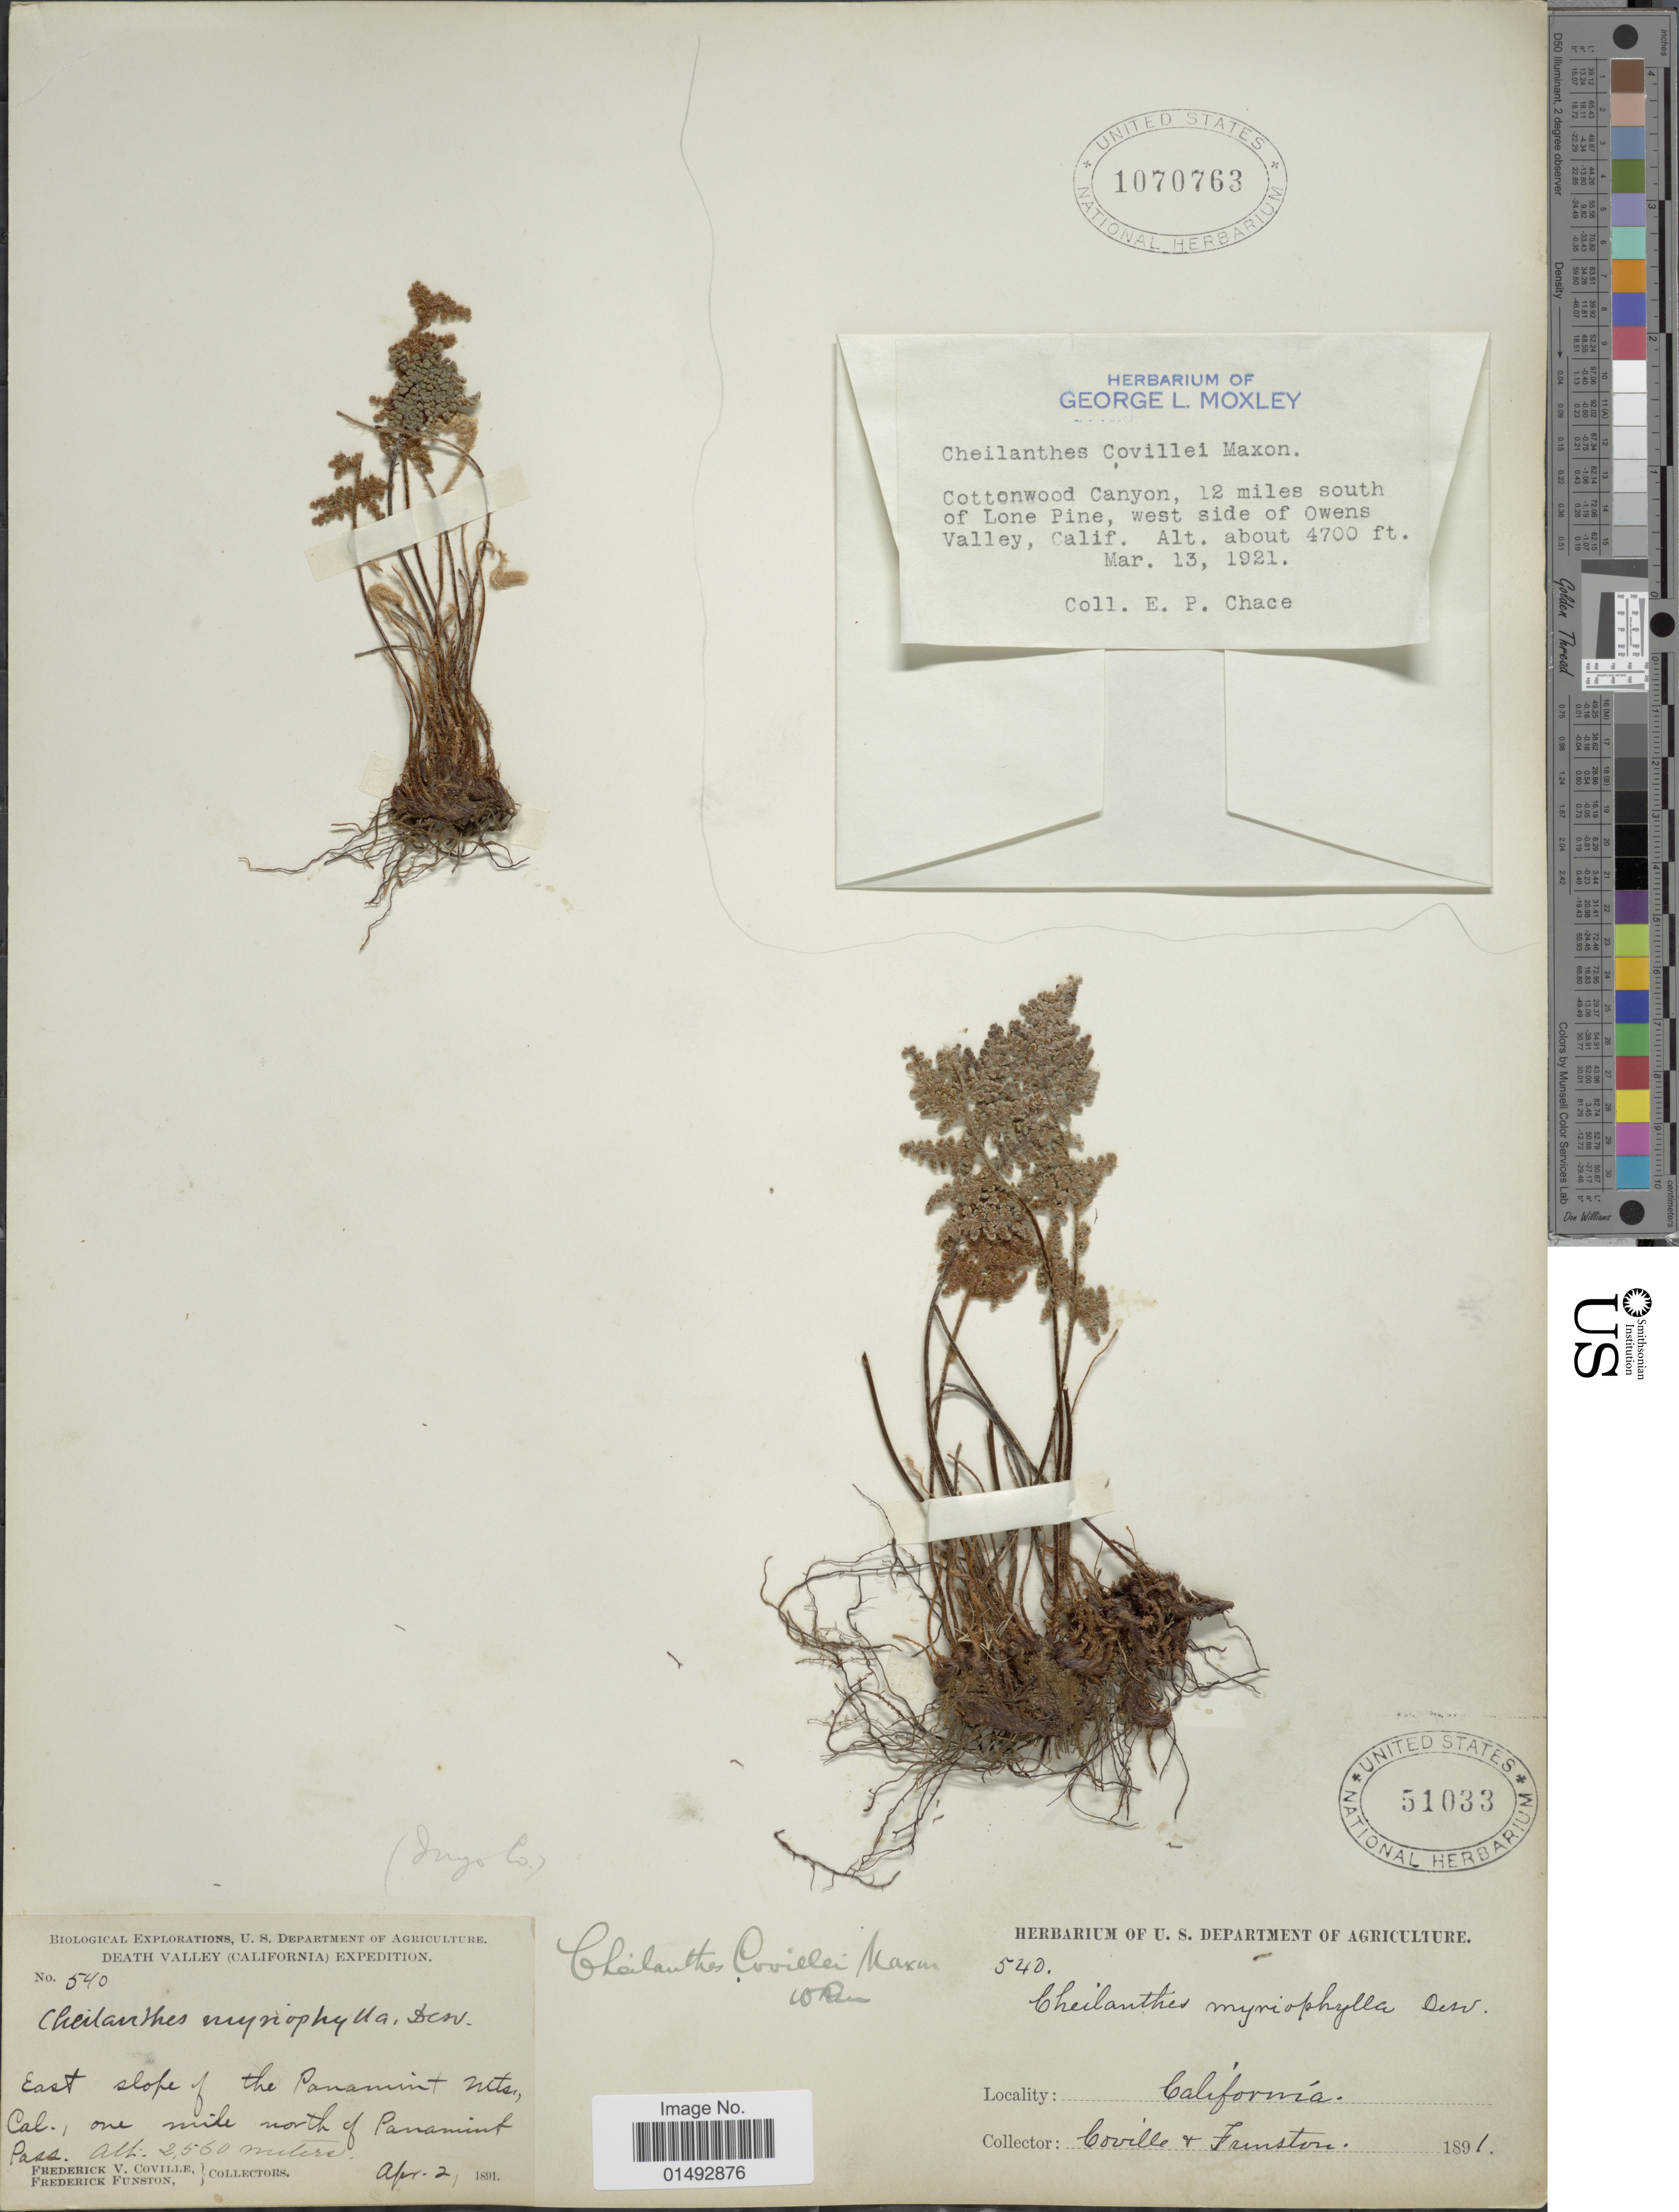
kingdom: Plantae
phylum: Tracheophyta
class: Polypodiopsida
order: Polypodiales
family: Pteridaceae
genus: Myriopteris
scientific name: Myriopteris covillei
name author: (Maxon) Á. Löve & D. Löve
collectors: F. V. Coville & F. Funston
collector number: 540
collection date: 1891-04-02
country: United States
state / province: California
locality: Death Valley, East slope of the Panamint Mts., Cal., on mile north of Panamint Pass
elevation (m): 2560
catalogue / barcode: US 51033